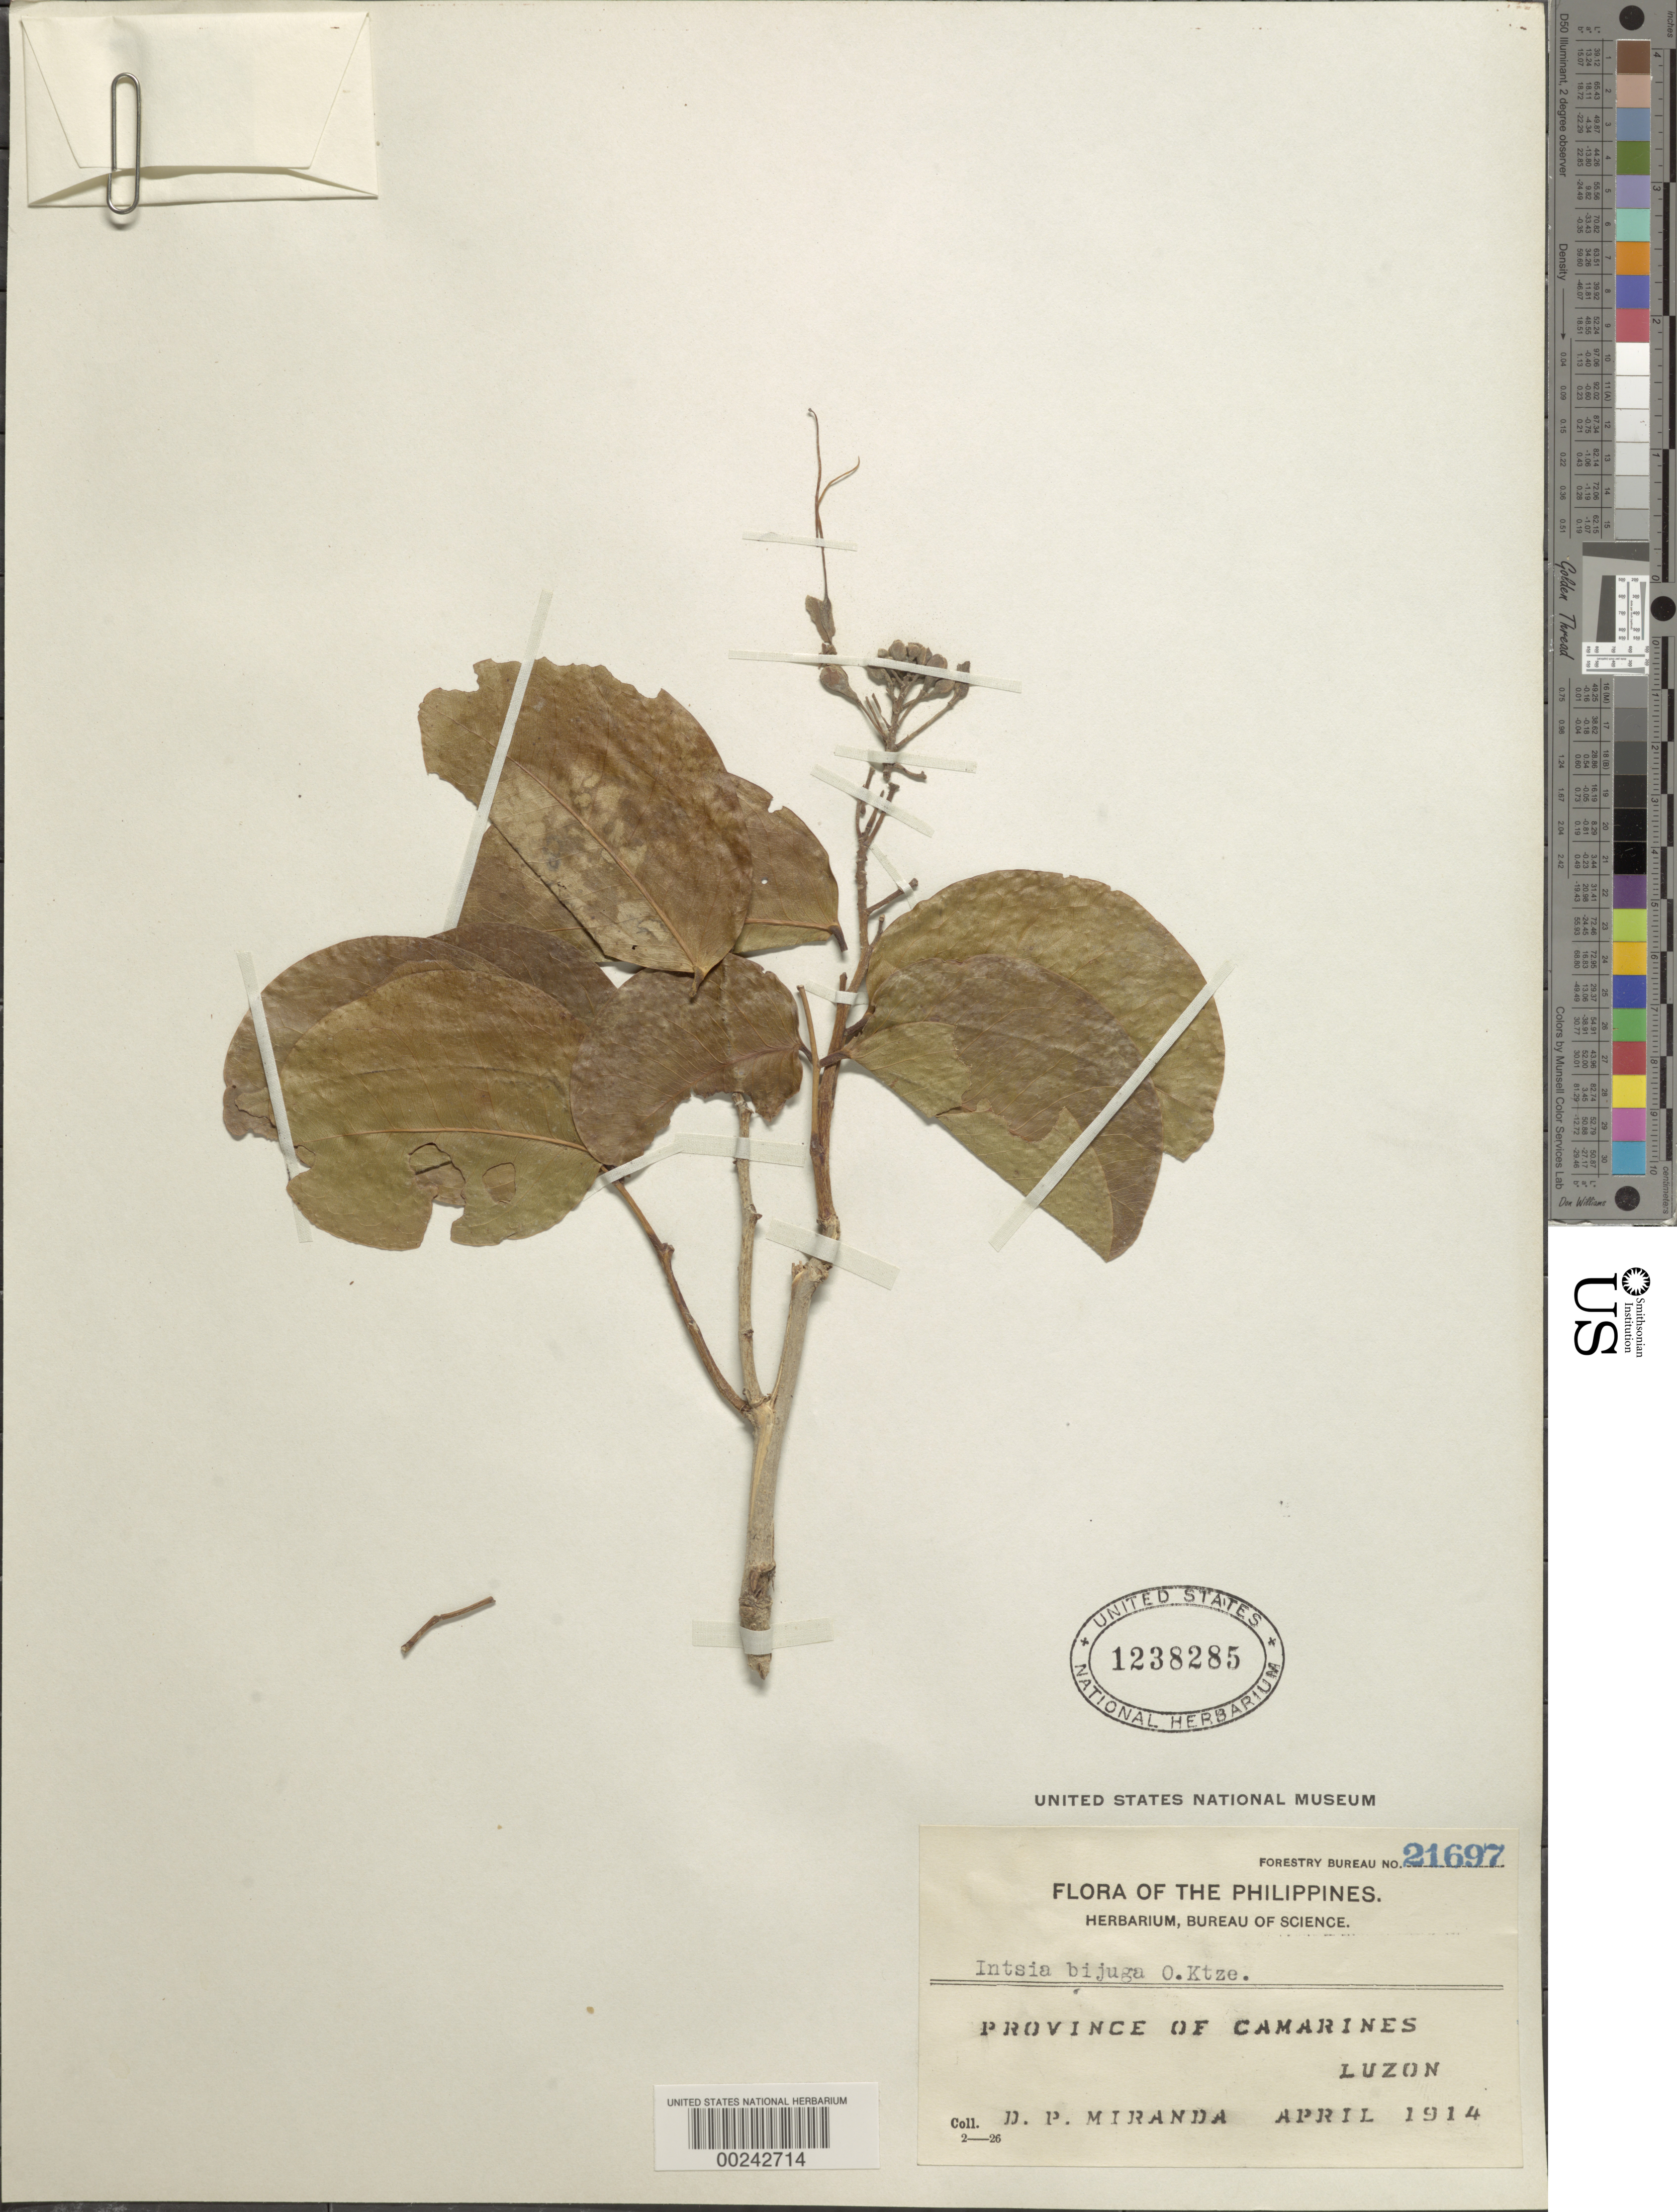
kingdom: Plantae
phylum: Tracheophyta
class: Magnoliopsida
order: Fabales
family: Fabaceae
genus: Intsia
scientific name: Intsia bijuga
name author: (Colebr.) Kuntze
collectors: D. P. Miranda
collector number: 21697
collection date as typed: Apr 1914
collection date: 1914-04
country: Philippines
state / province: Bicol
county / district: Camarines Norte / Camarines Sur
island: Luzon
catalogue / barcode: US 1238285